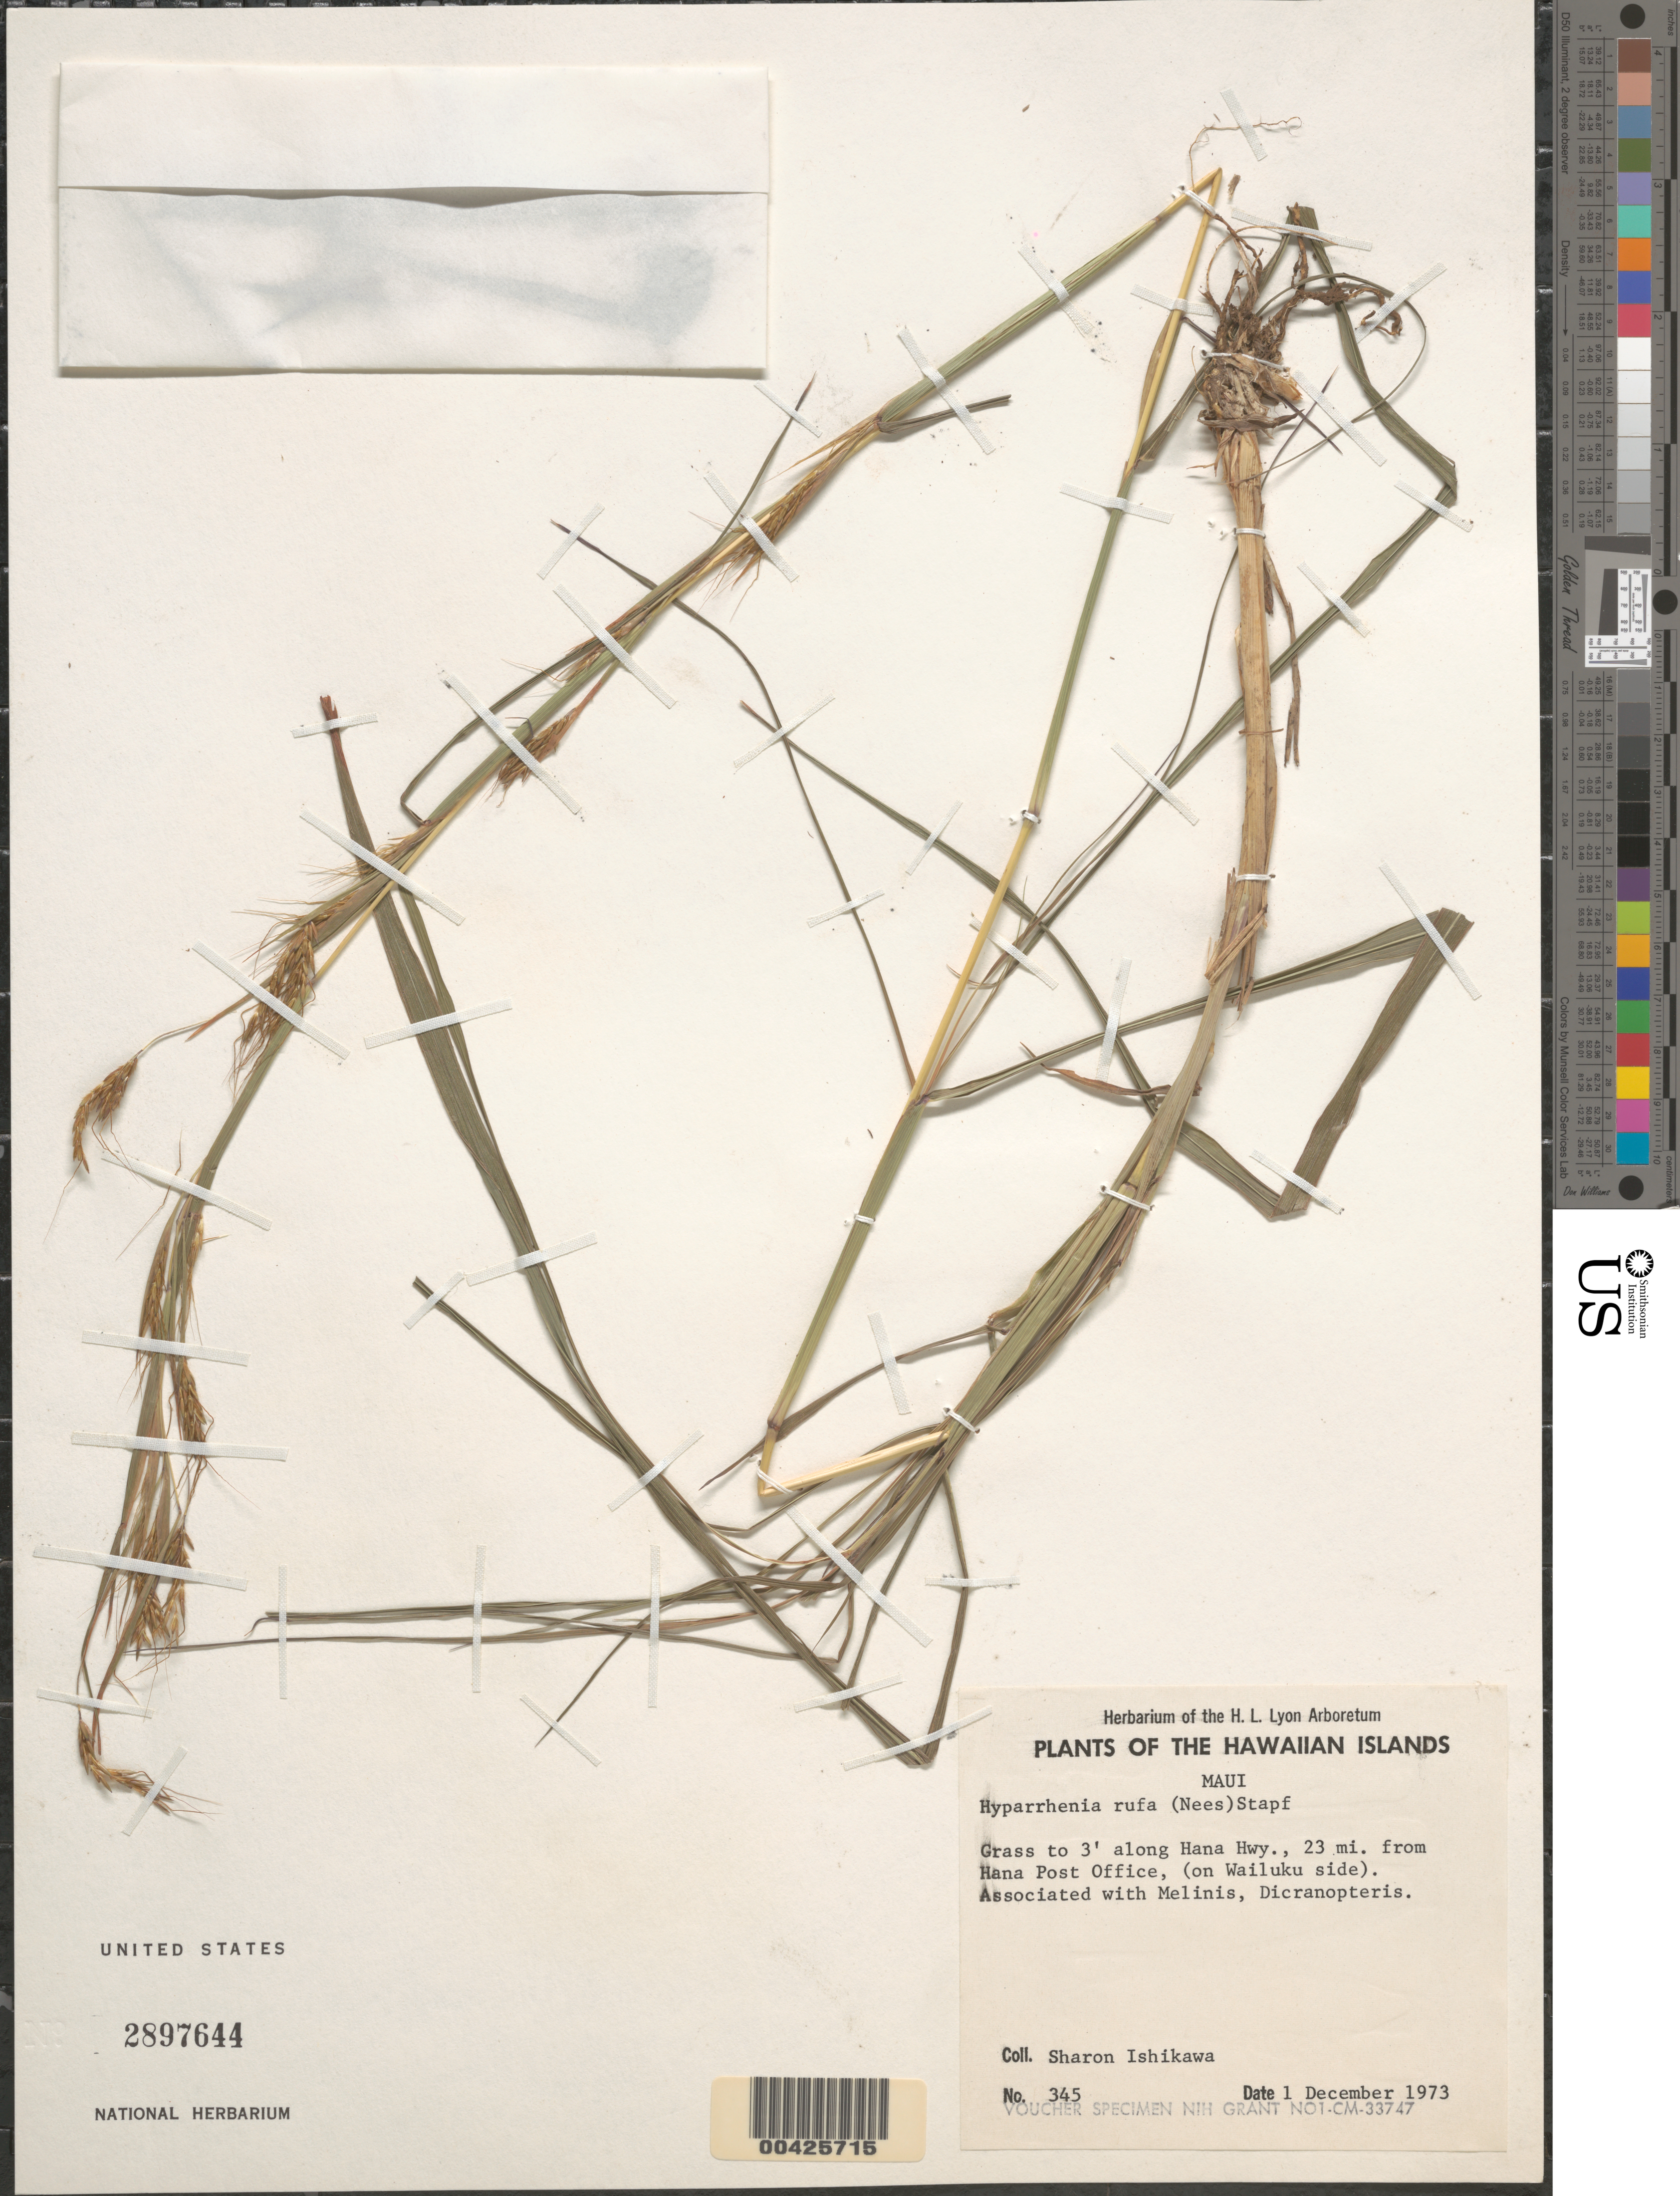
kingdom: Plantae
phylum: Tracheophyta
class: Liliopsida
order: Poales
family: Poaceae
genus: Hyparrhenia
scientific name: Hyparrhenia rufa var. rufa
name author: (Nees) Stapf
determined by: Faccenda, K.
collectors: S. S. Ishikawa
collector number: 345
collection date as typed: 1 Dec 1973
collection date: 1973-12-01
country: United States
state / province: Hawaii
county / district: Maui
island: Maui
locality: Along Hana Hwy, 23 mi from Hana Post Office, on Wailuku side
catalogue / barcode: US 2897644